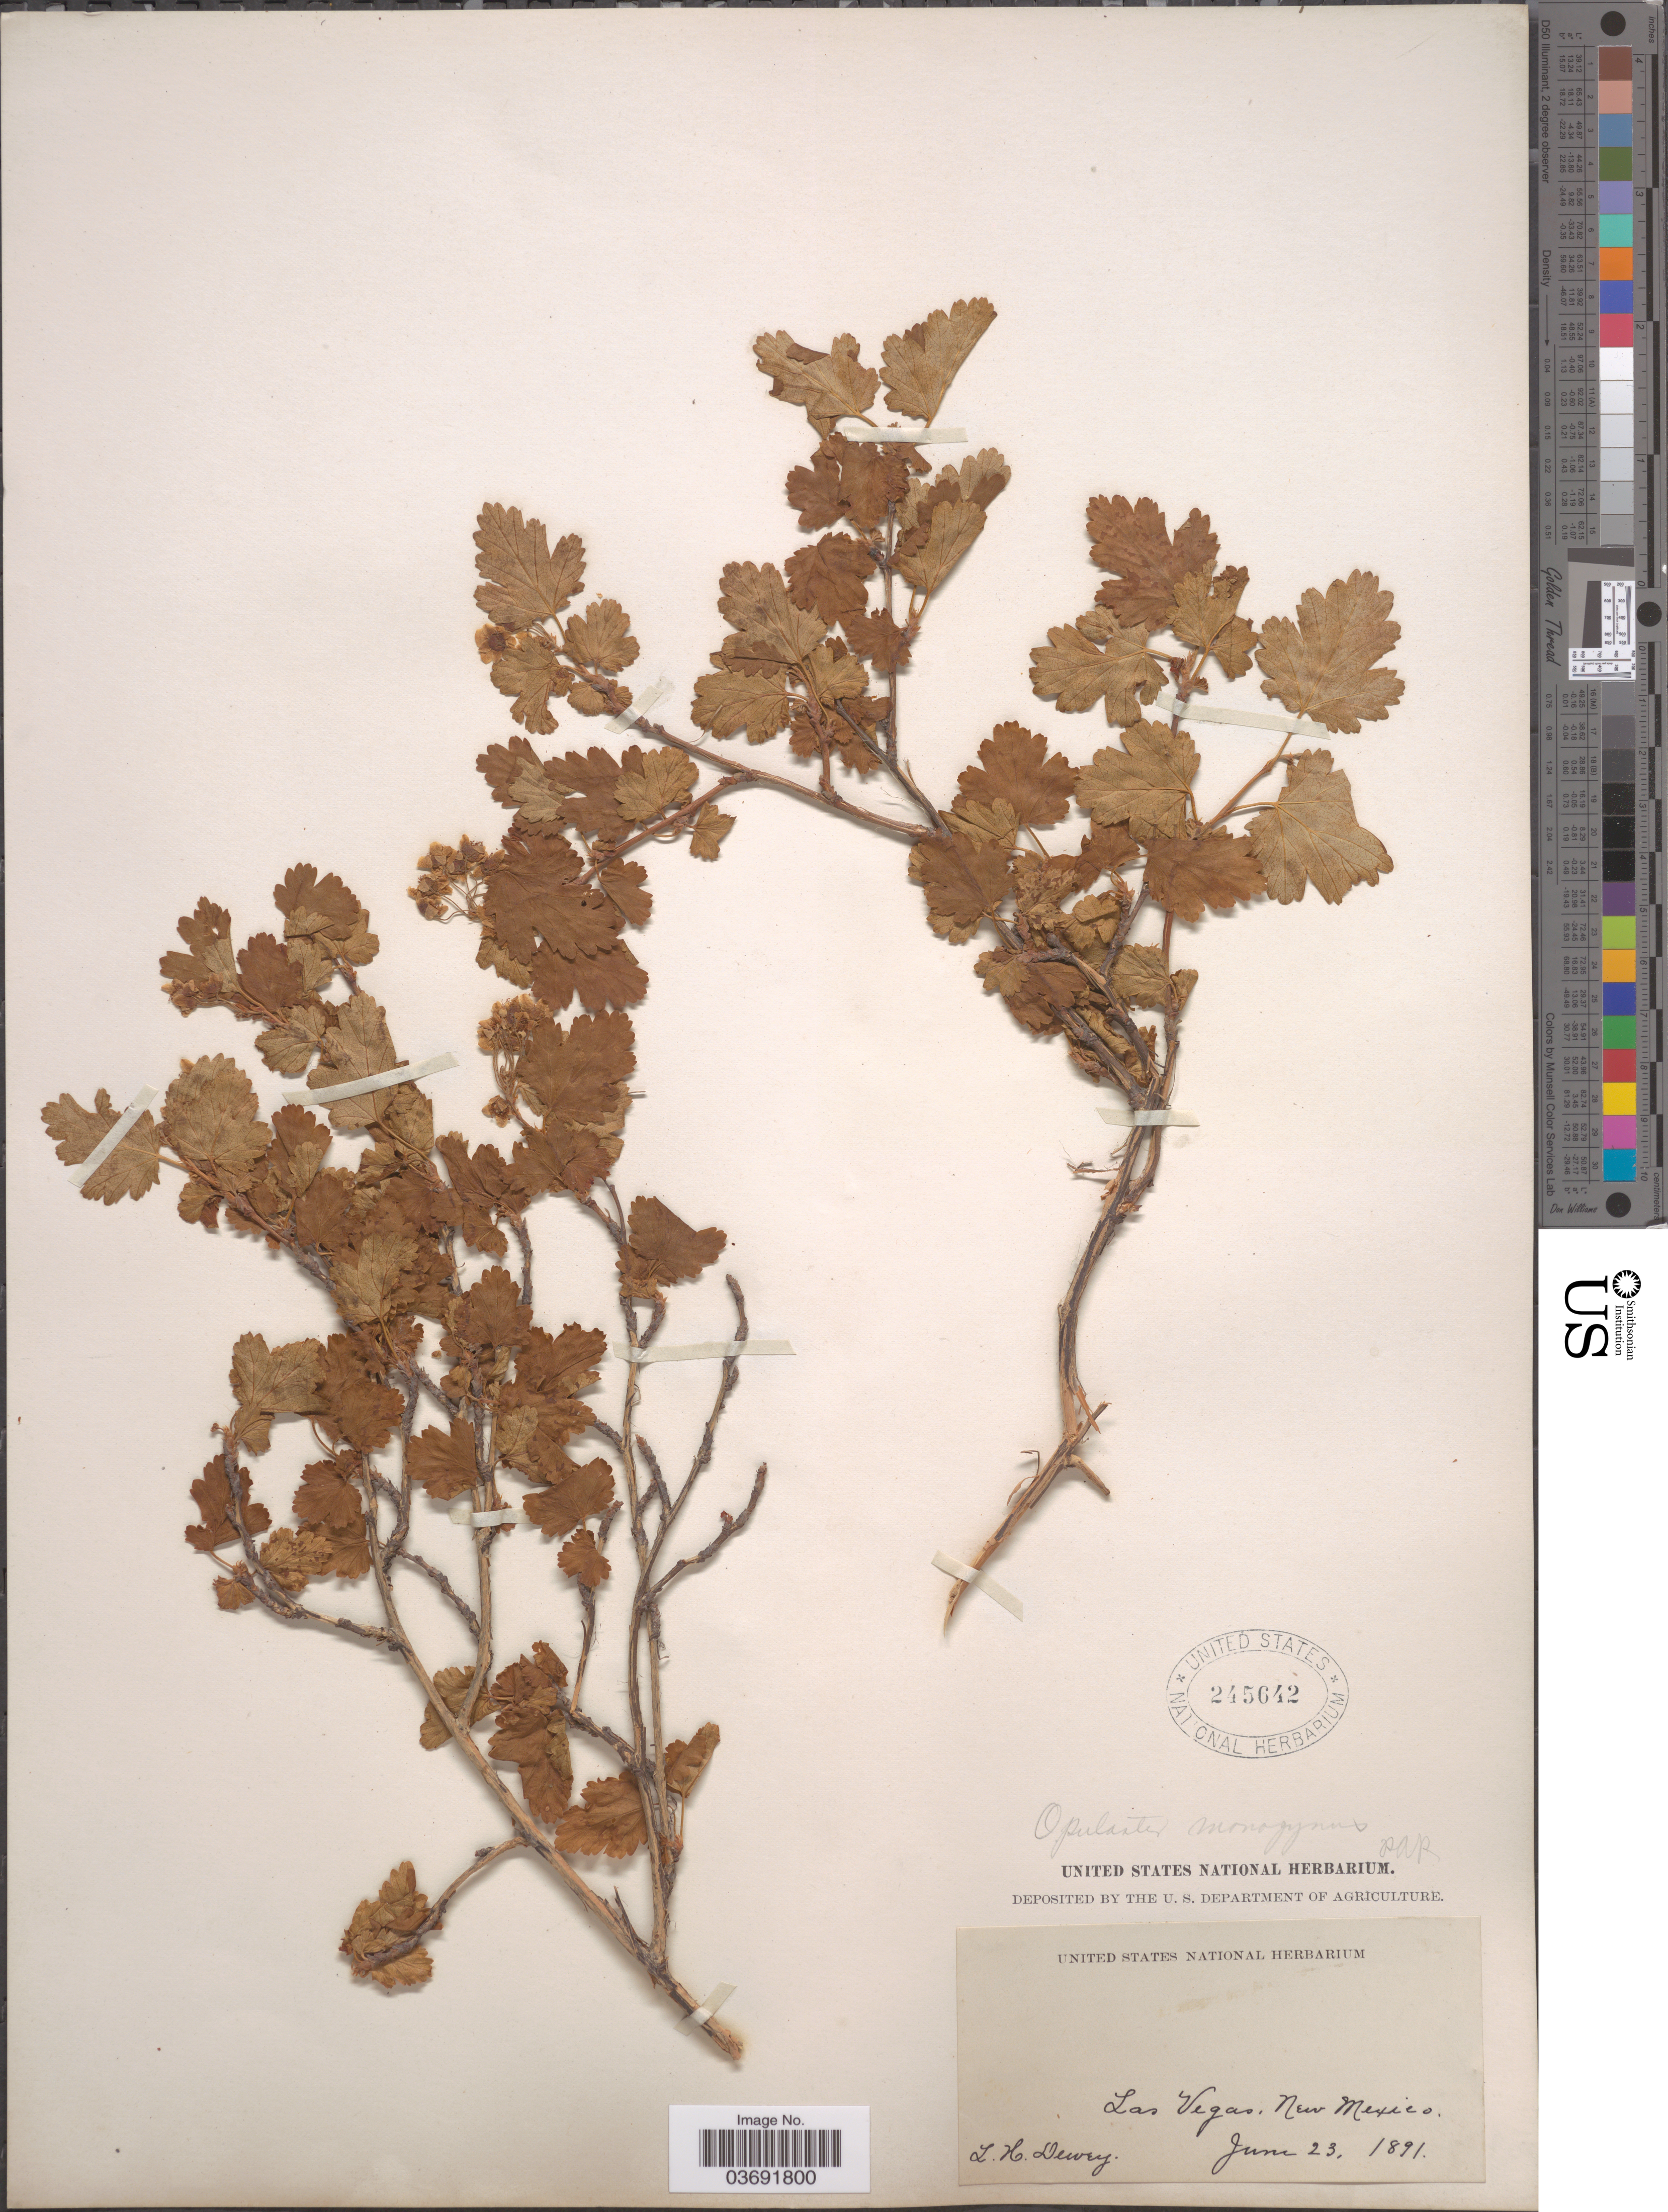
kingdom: Plantae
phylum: Tracheophyta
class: Magnoliopsida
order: Rosales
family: Rosaceae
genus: Physocarpus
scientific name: Physocarpus monogynus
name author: (Torr.) J.M. Coult.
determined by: Strong, Mark T., (BOT), Smithsonian Institution - National Museum of Natural History (UNITED STATES)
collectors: L. H. Dewey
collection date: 1891-06-23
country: United States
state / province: New Mexico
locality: Las Vegas.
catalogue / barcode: US 245642